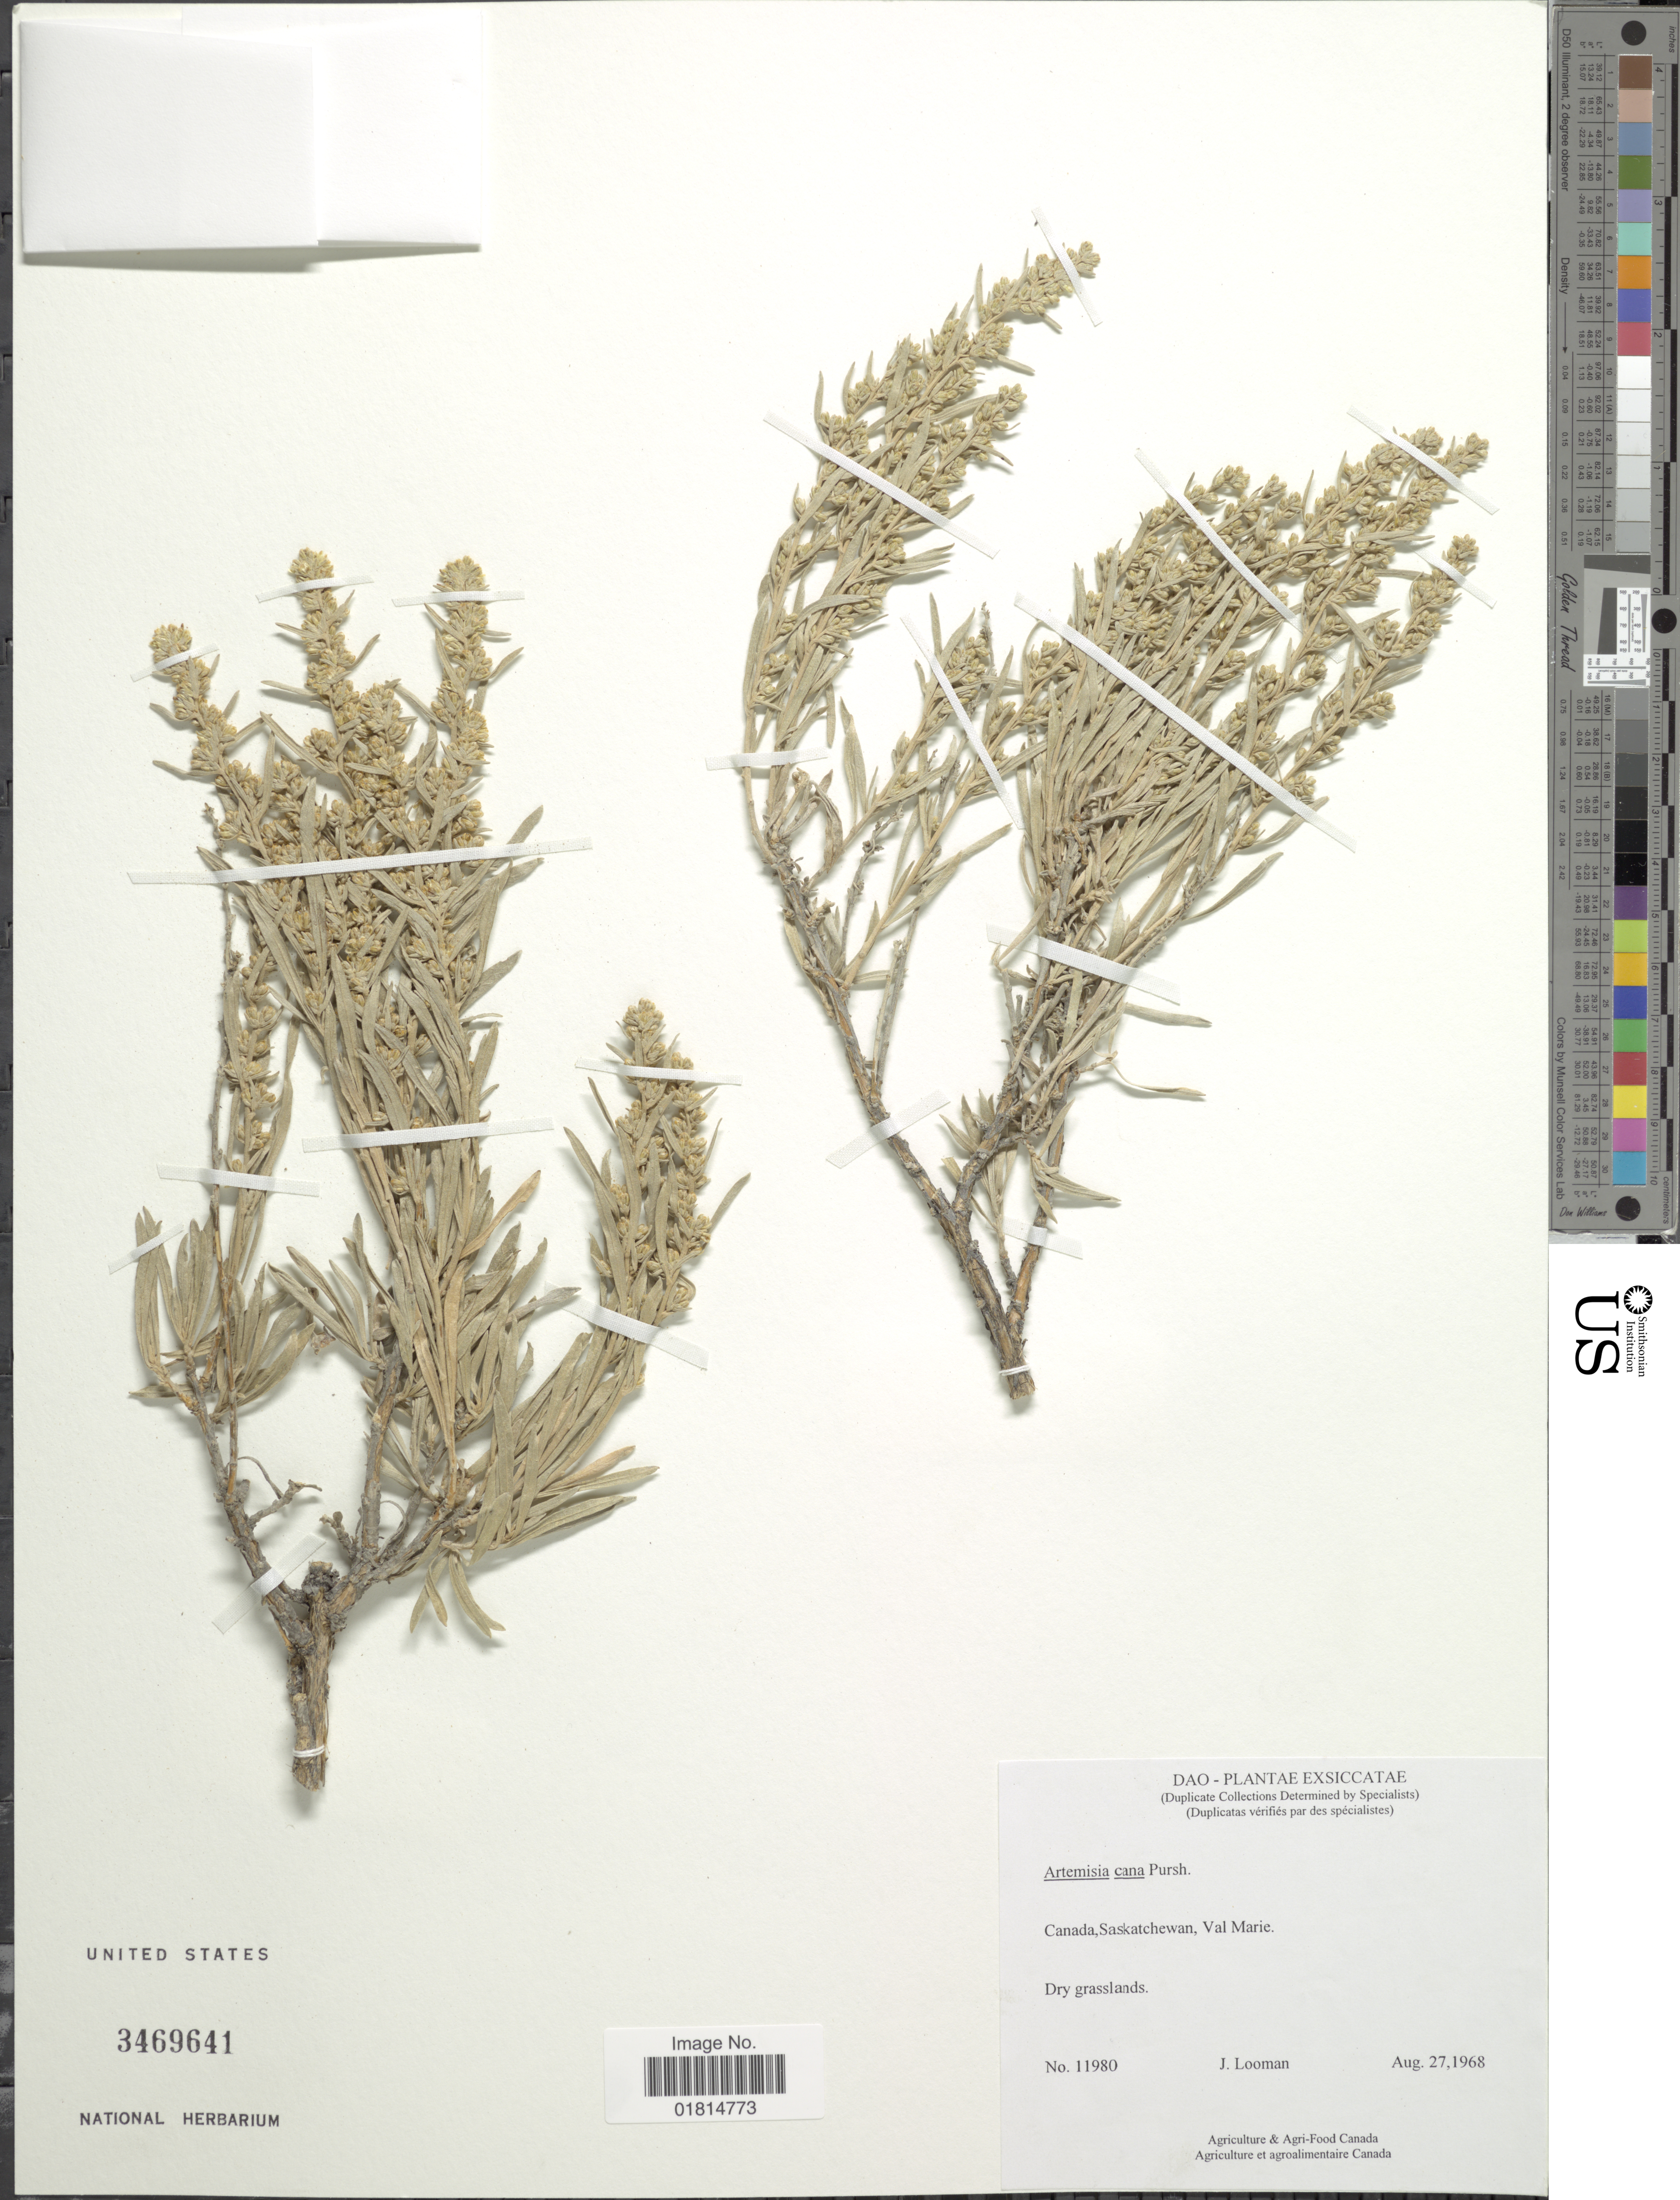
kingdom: Plantae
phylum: Tracheophyta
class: Magnoliopsida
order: Asterales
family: Asteraceae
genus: Artemisia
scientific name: Artemisia cana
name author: Pursh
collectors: J. Looman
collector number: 11980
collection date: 1968-08-27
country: Canada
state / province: Saskatchewan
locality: Dao-plantae. Canada, Saskatchewan, Val Marie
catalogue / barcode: US 3469641